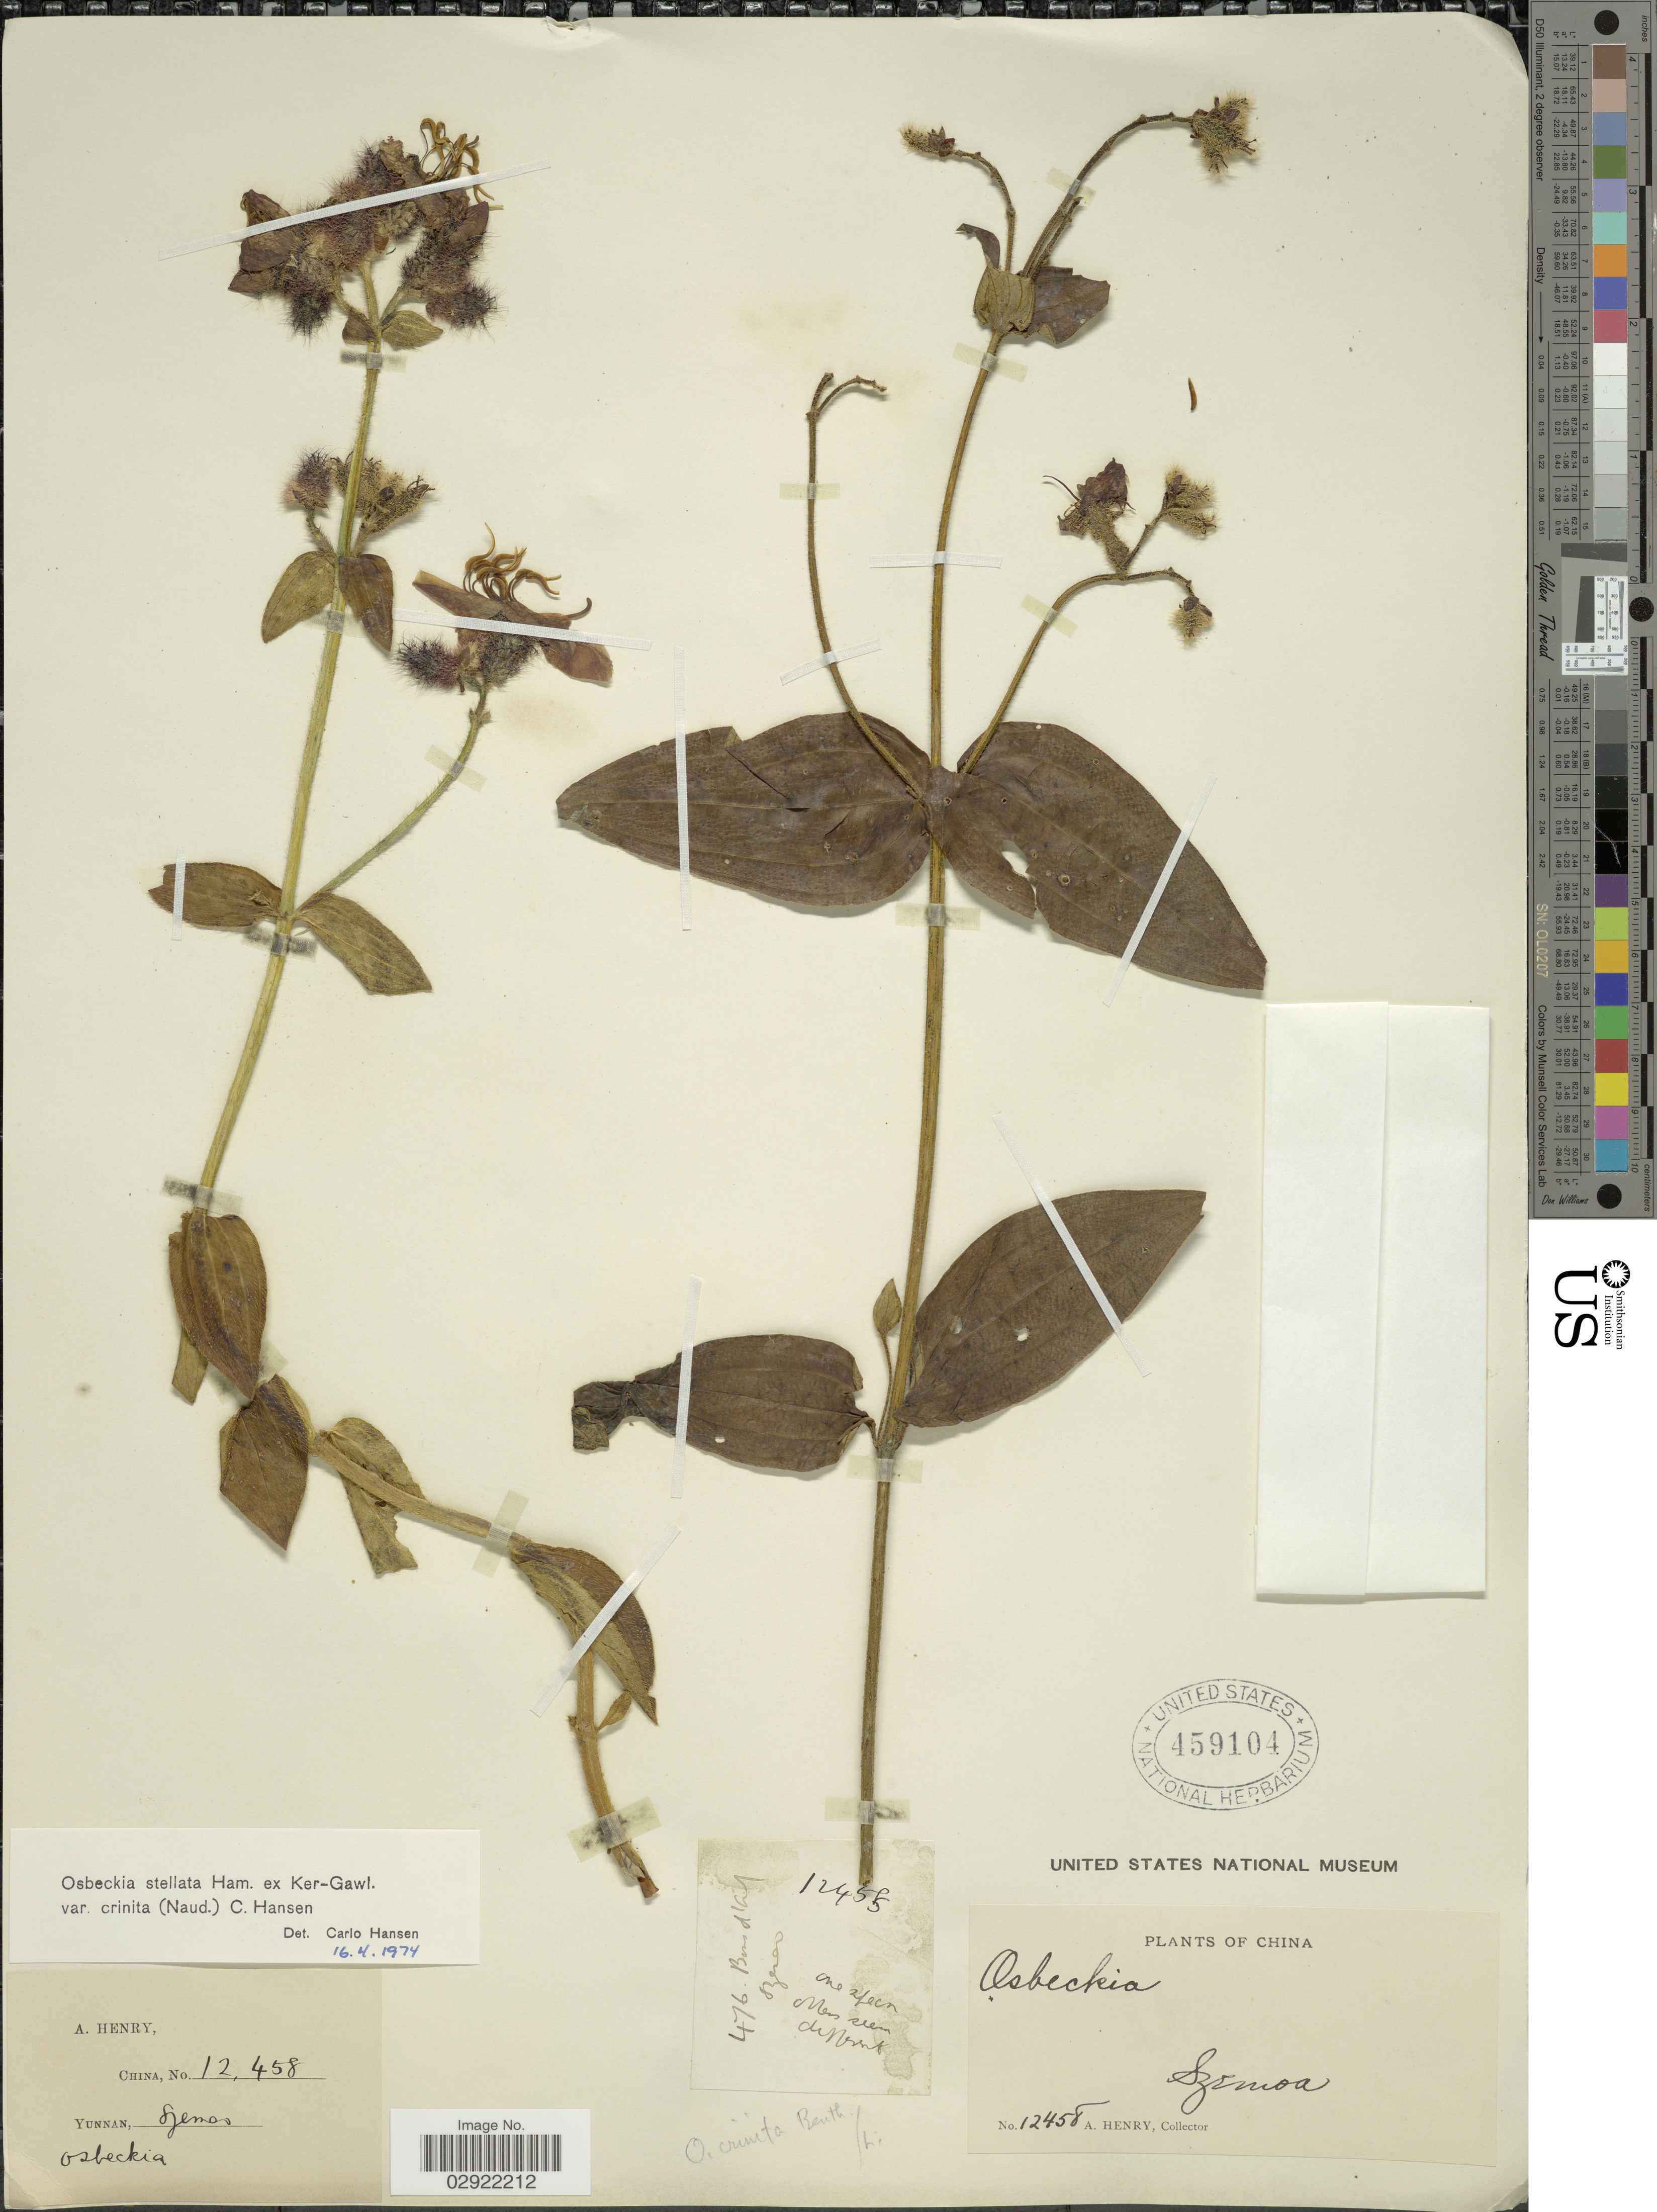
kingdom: Plantae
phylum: Tracheophyta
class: Magnoliopsida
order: Myrtales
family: Melastomataceae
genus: Osbeckia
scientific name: Osbeckia stellata var. crinita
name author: (Benth. ex Naudin) C.Hansen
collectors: A. Henry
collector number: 12458/476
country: China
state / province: Yunnan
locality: Szemoa.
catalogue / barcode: US 459104